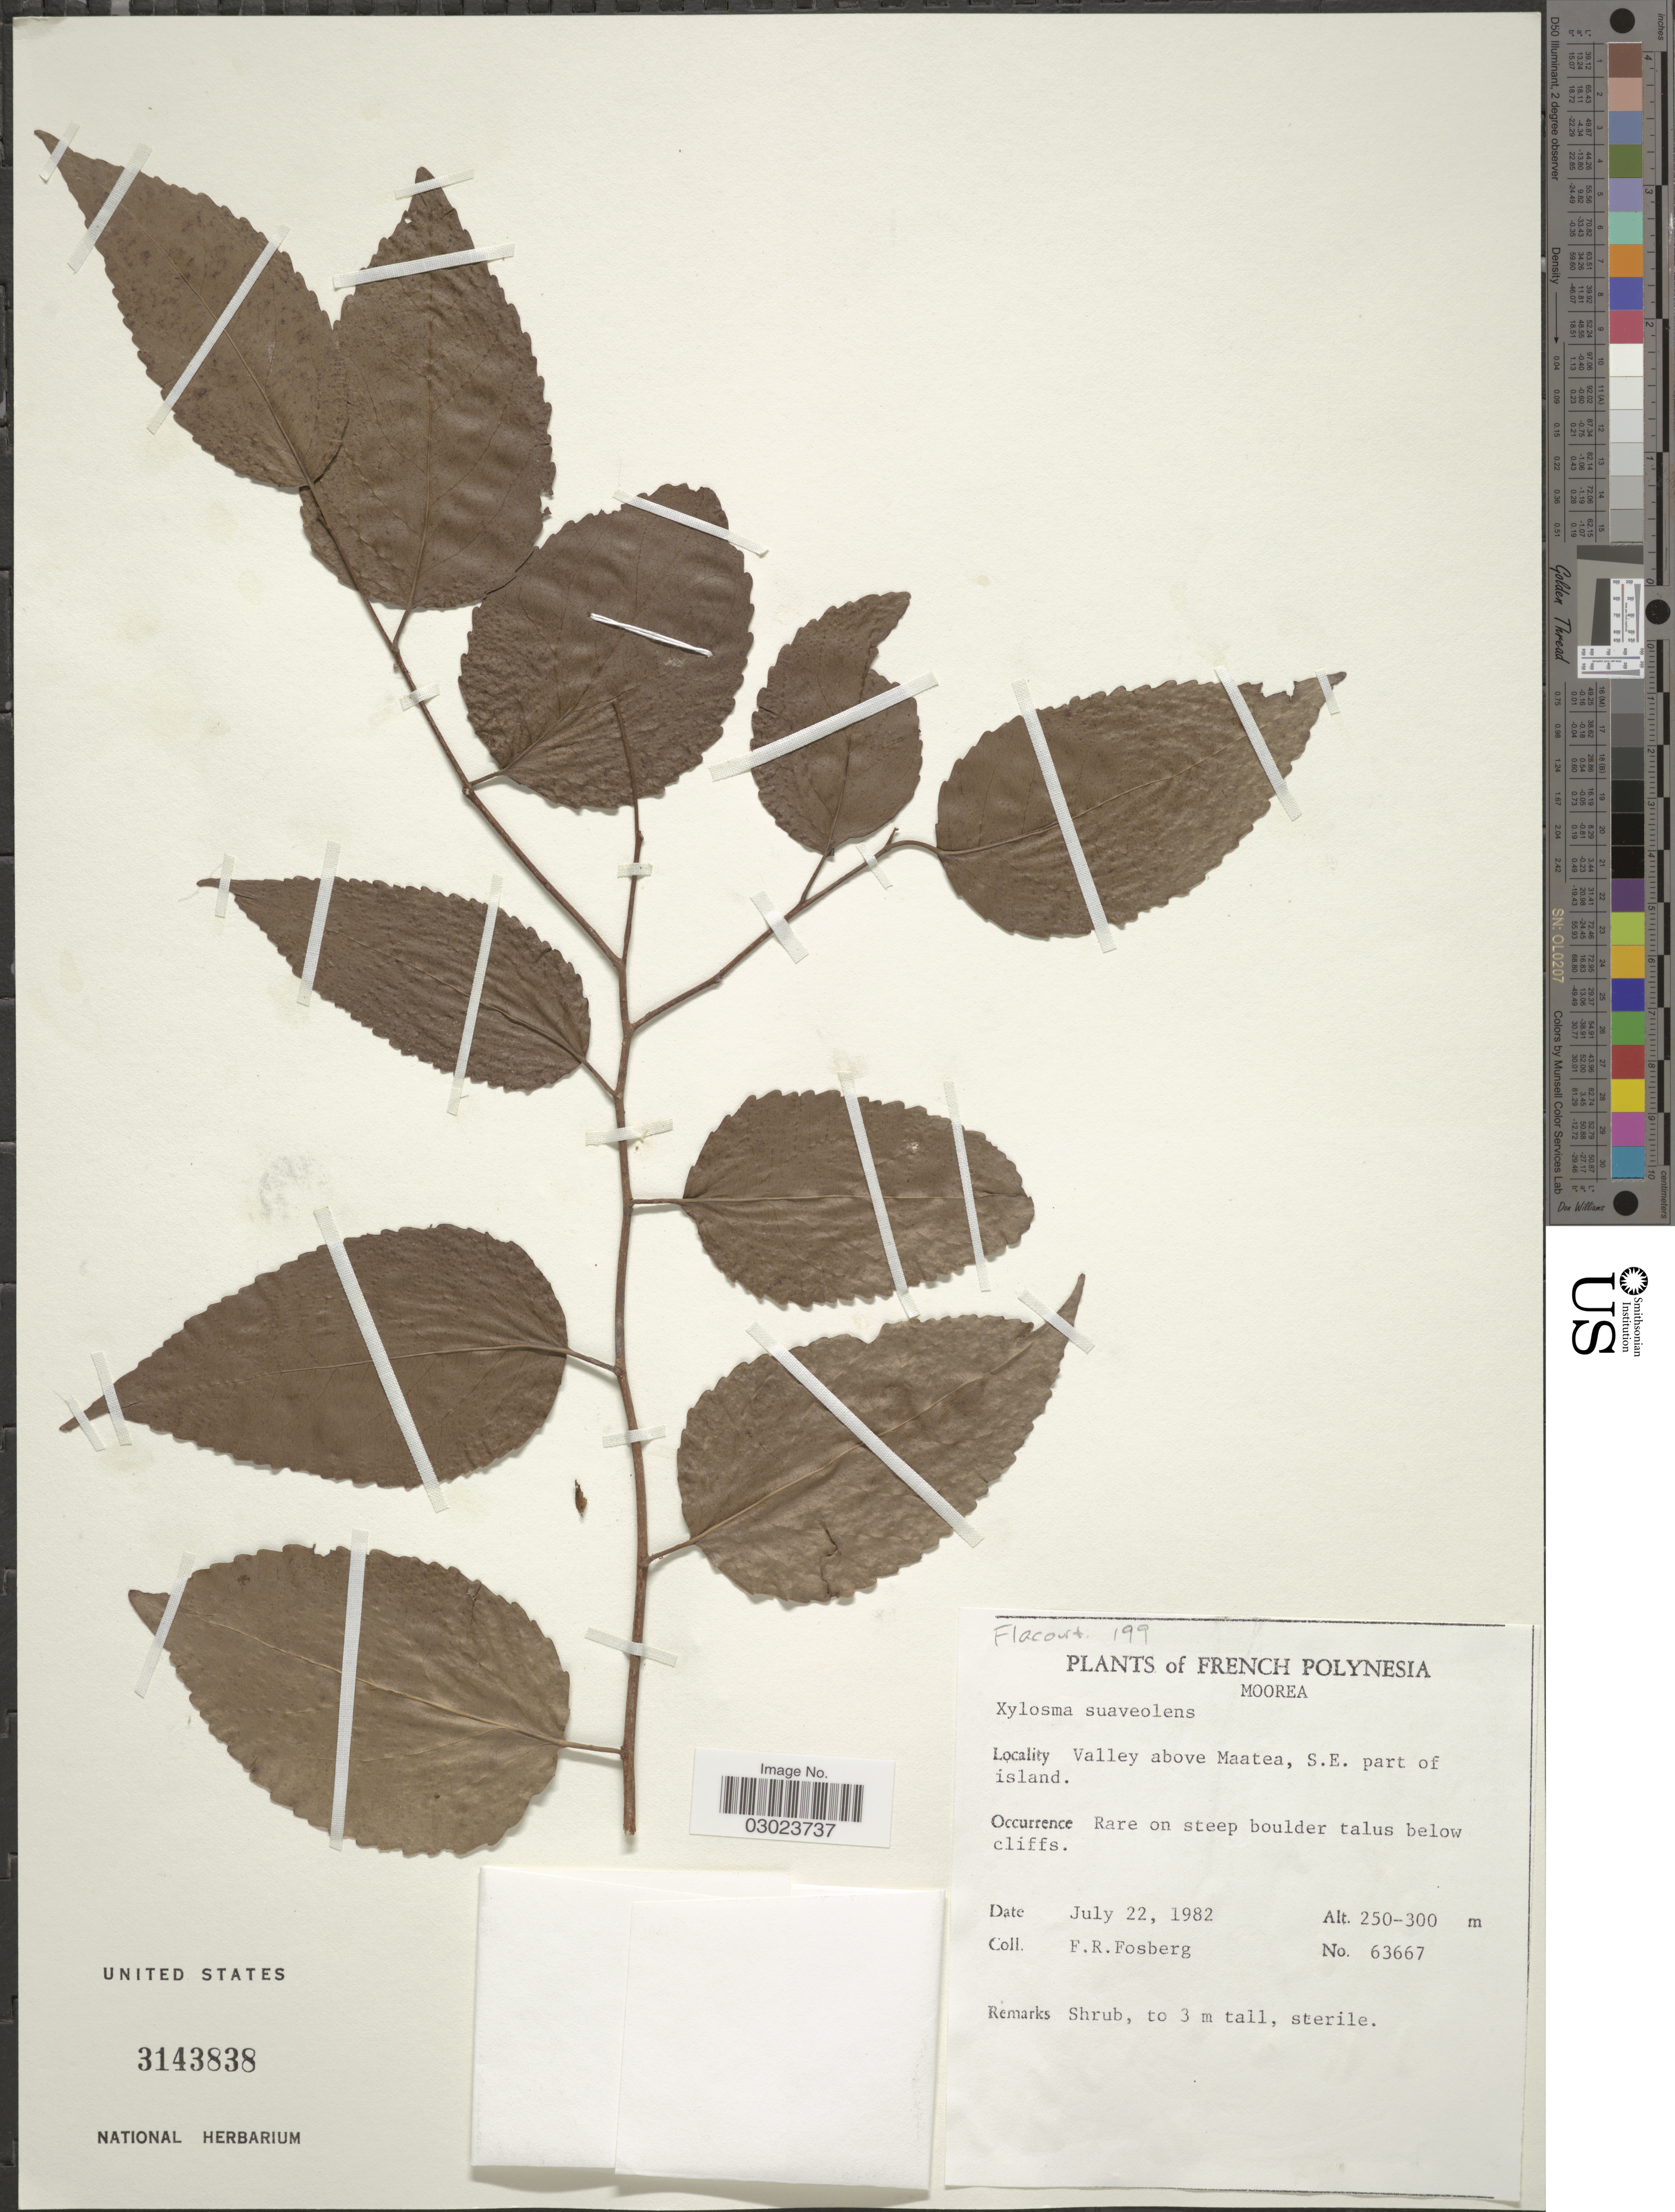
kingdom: Plantae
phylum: Tracheophyta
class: Magnoliopsida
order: Malpighiales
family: Salicaceae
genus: Xylosma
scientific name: Xylosma suaveolens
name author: G. Forst.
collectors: F. R. Fosberg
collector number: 63667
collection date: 1982-07-22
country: French Polynesia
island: Moorea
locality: Moorea. Valley above Maatea, S.E. part of island.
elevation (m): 250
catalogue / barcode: US 3143838